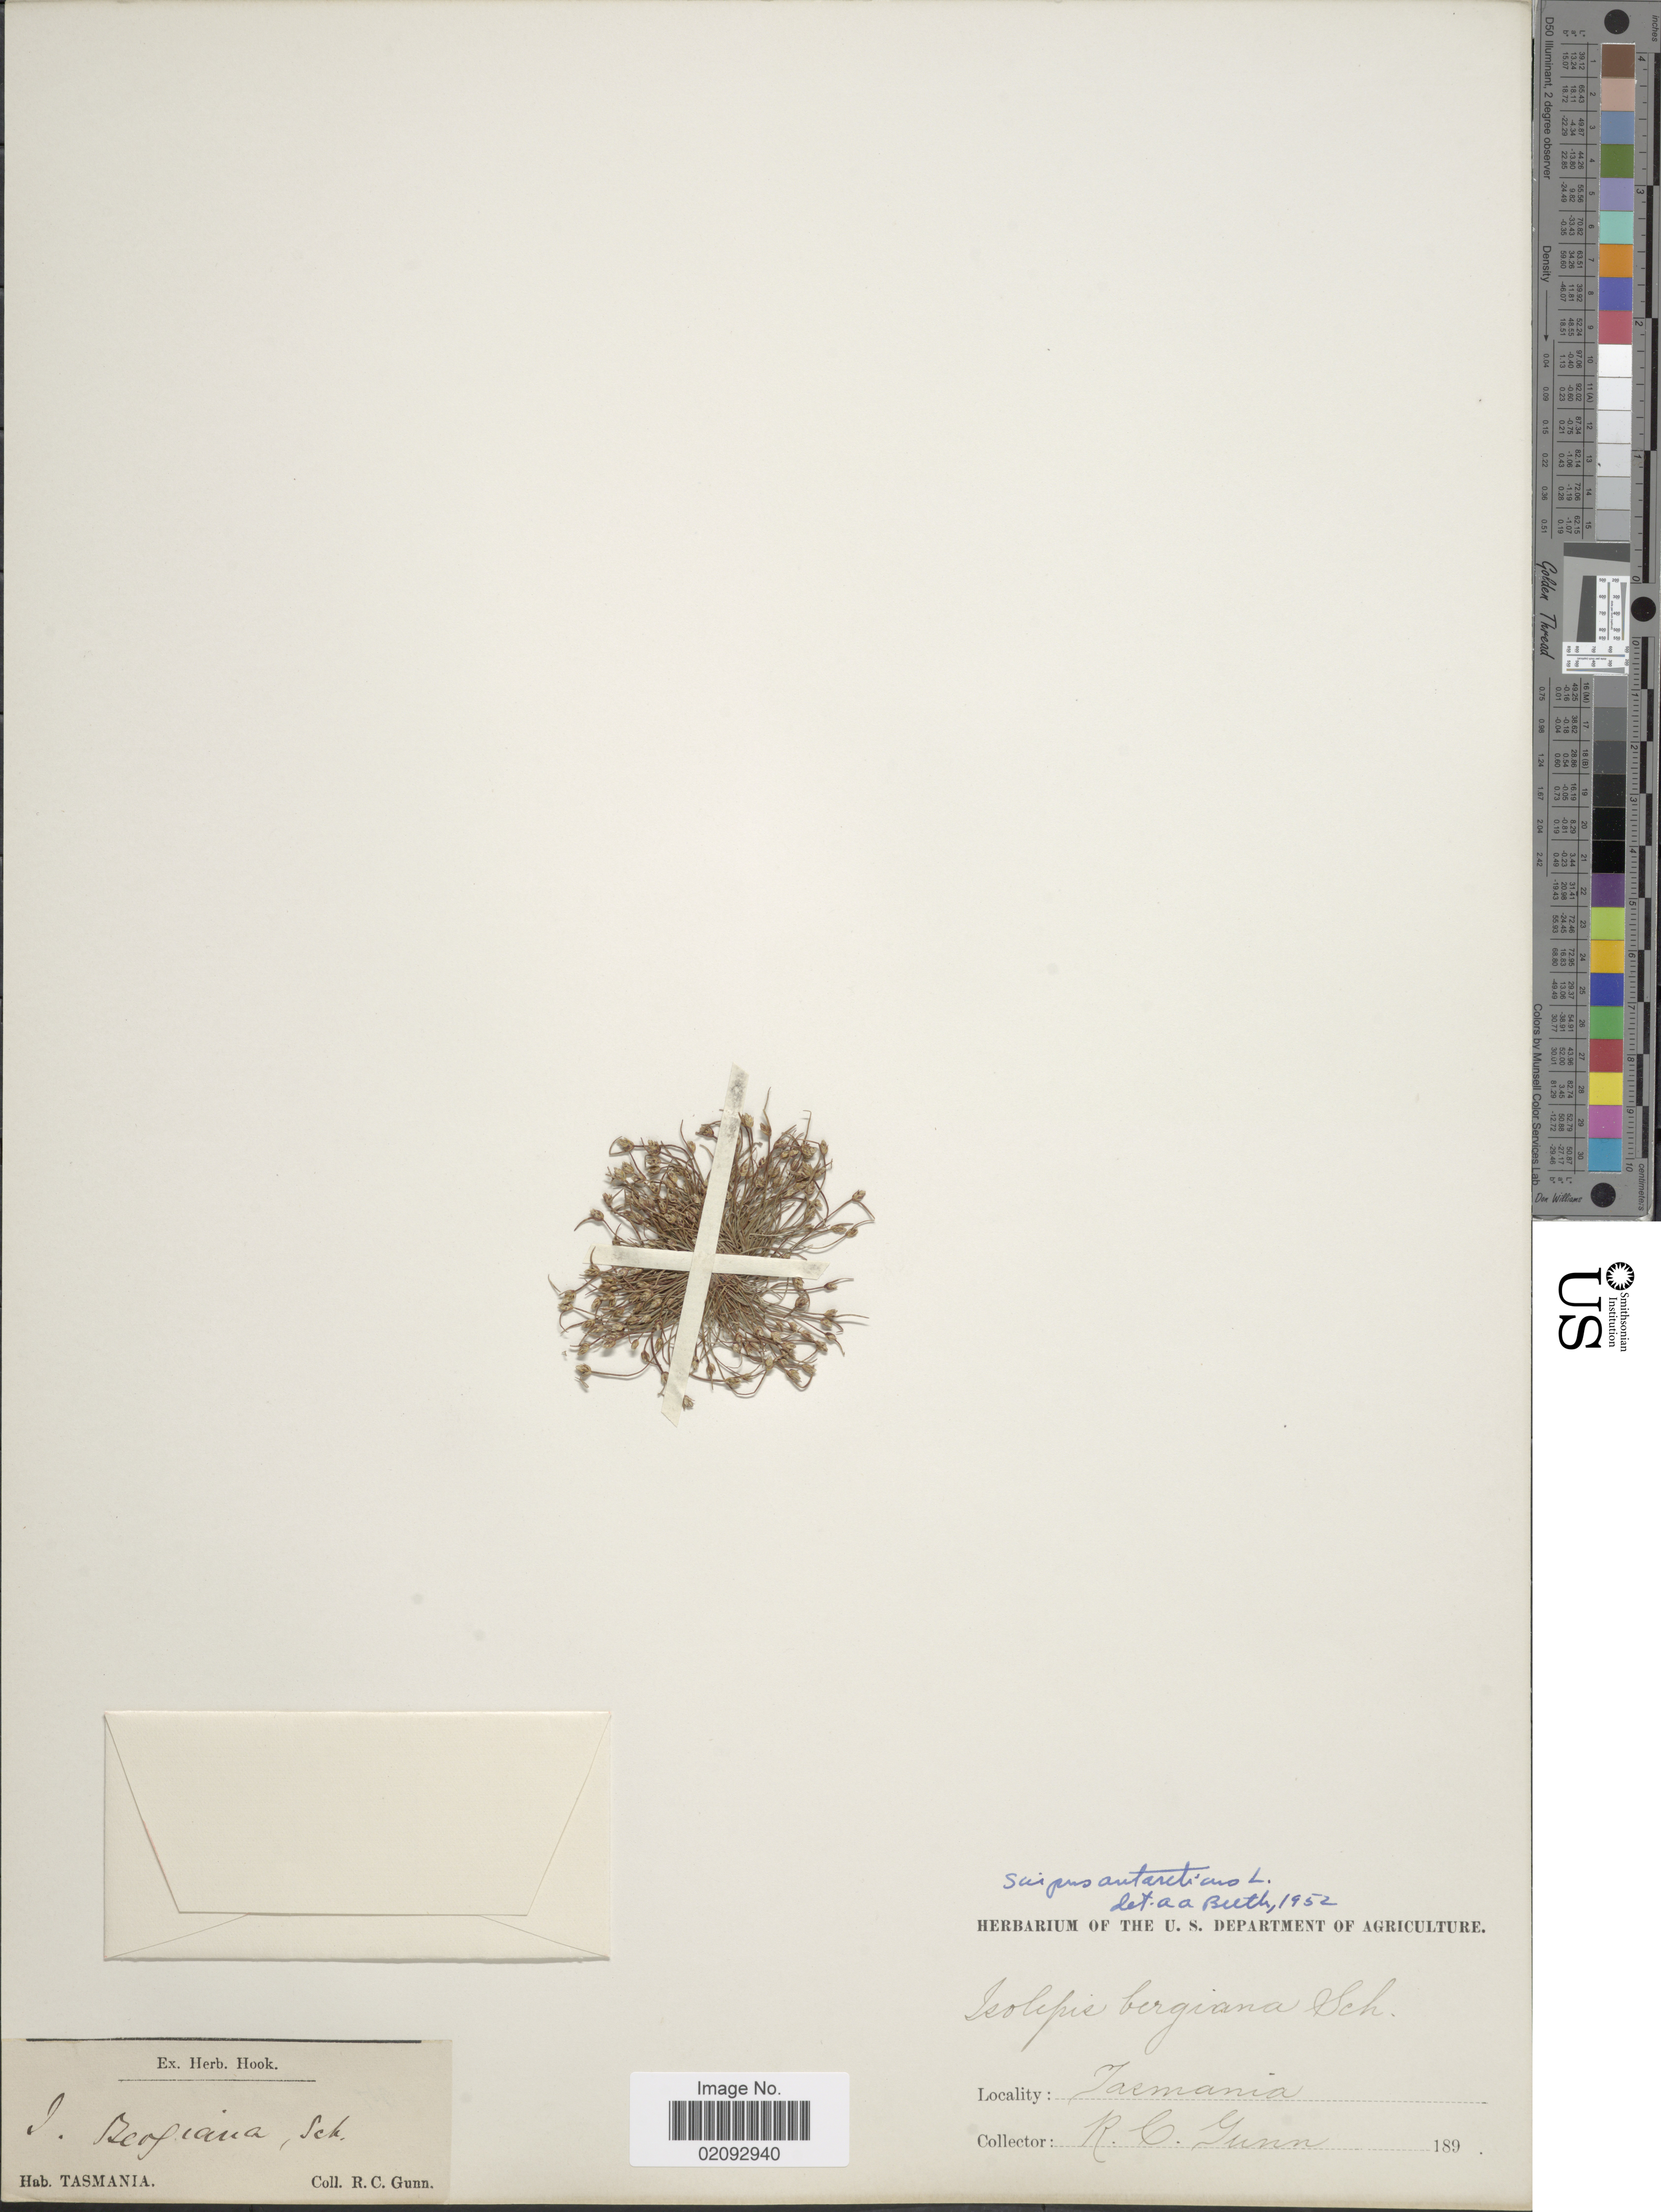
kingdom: Plantae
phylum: Tracheophyta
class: Liliopsida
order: Poales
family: Cyperaceae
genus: Ficinia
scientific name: Ficinia marginata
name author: (Thunb.) Fourc.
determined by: Strong, Mark T., (BOT), Smithsonian Institution - National Museum of Natural History (UNITED STATES)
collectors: R. Gunn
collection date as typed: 189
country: Australia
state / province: Tasmania